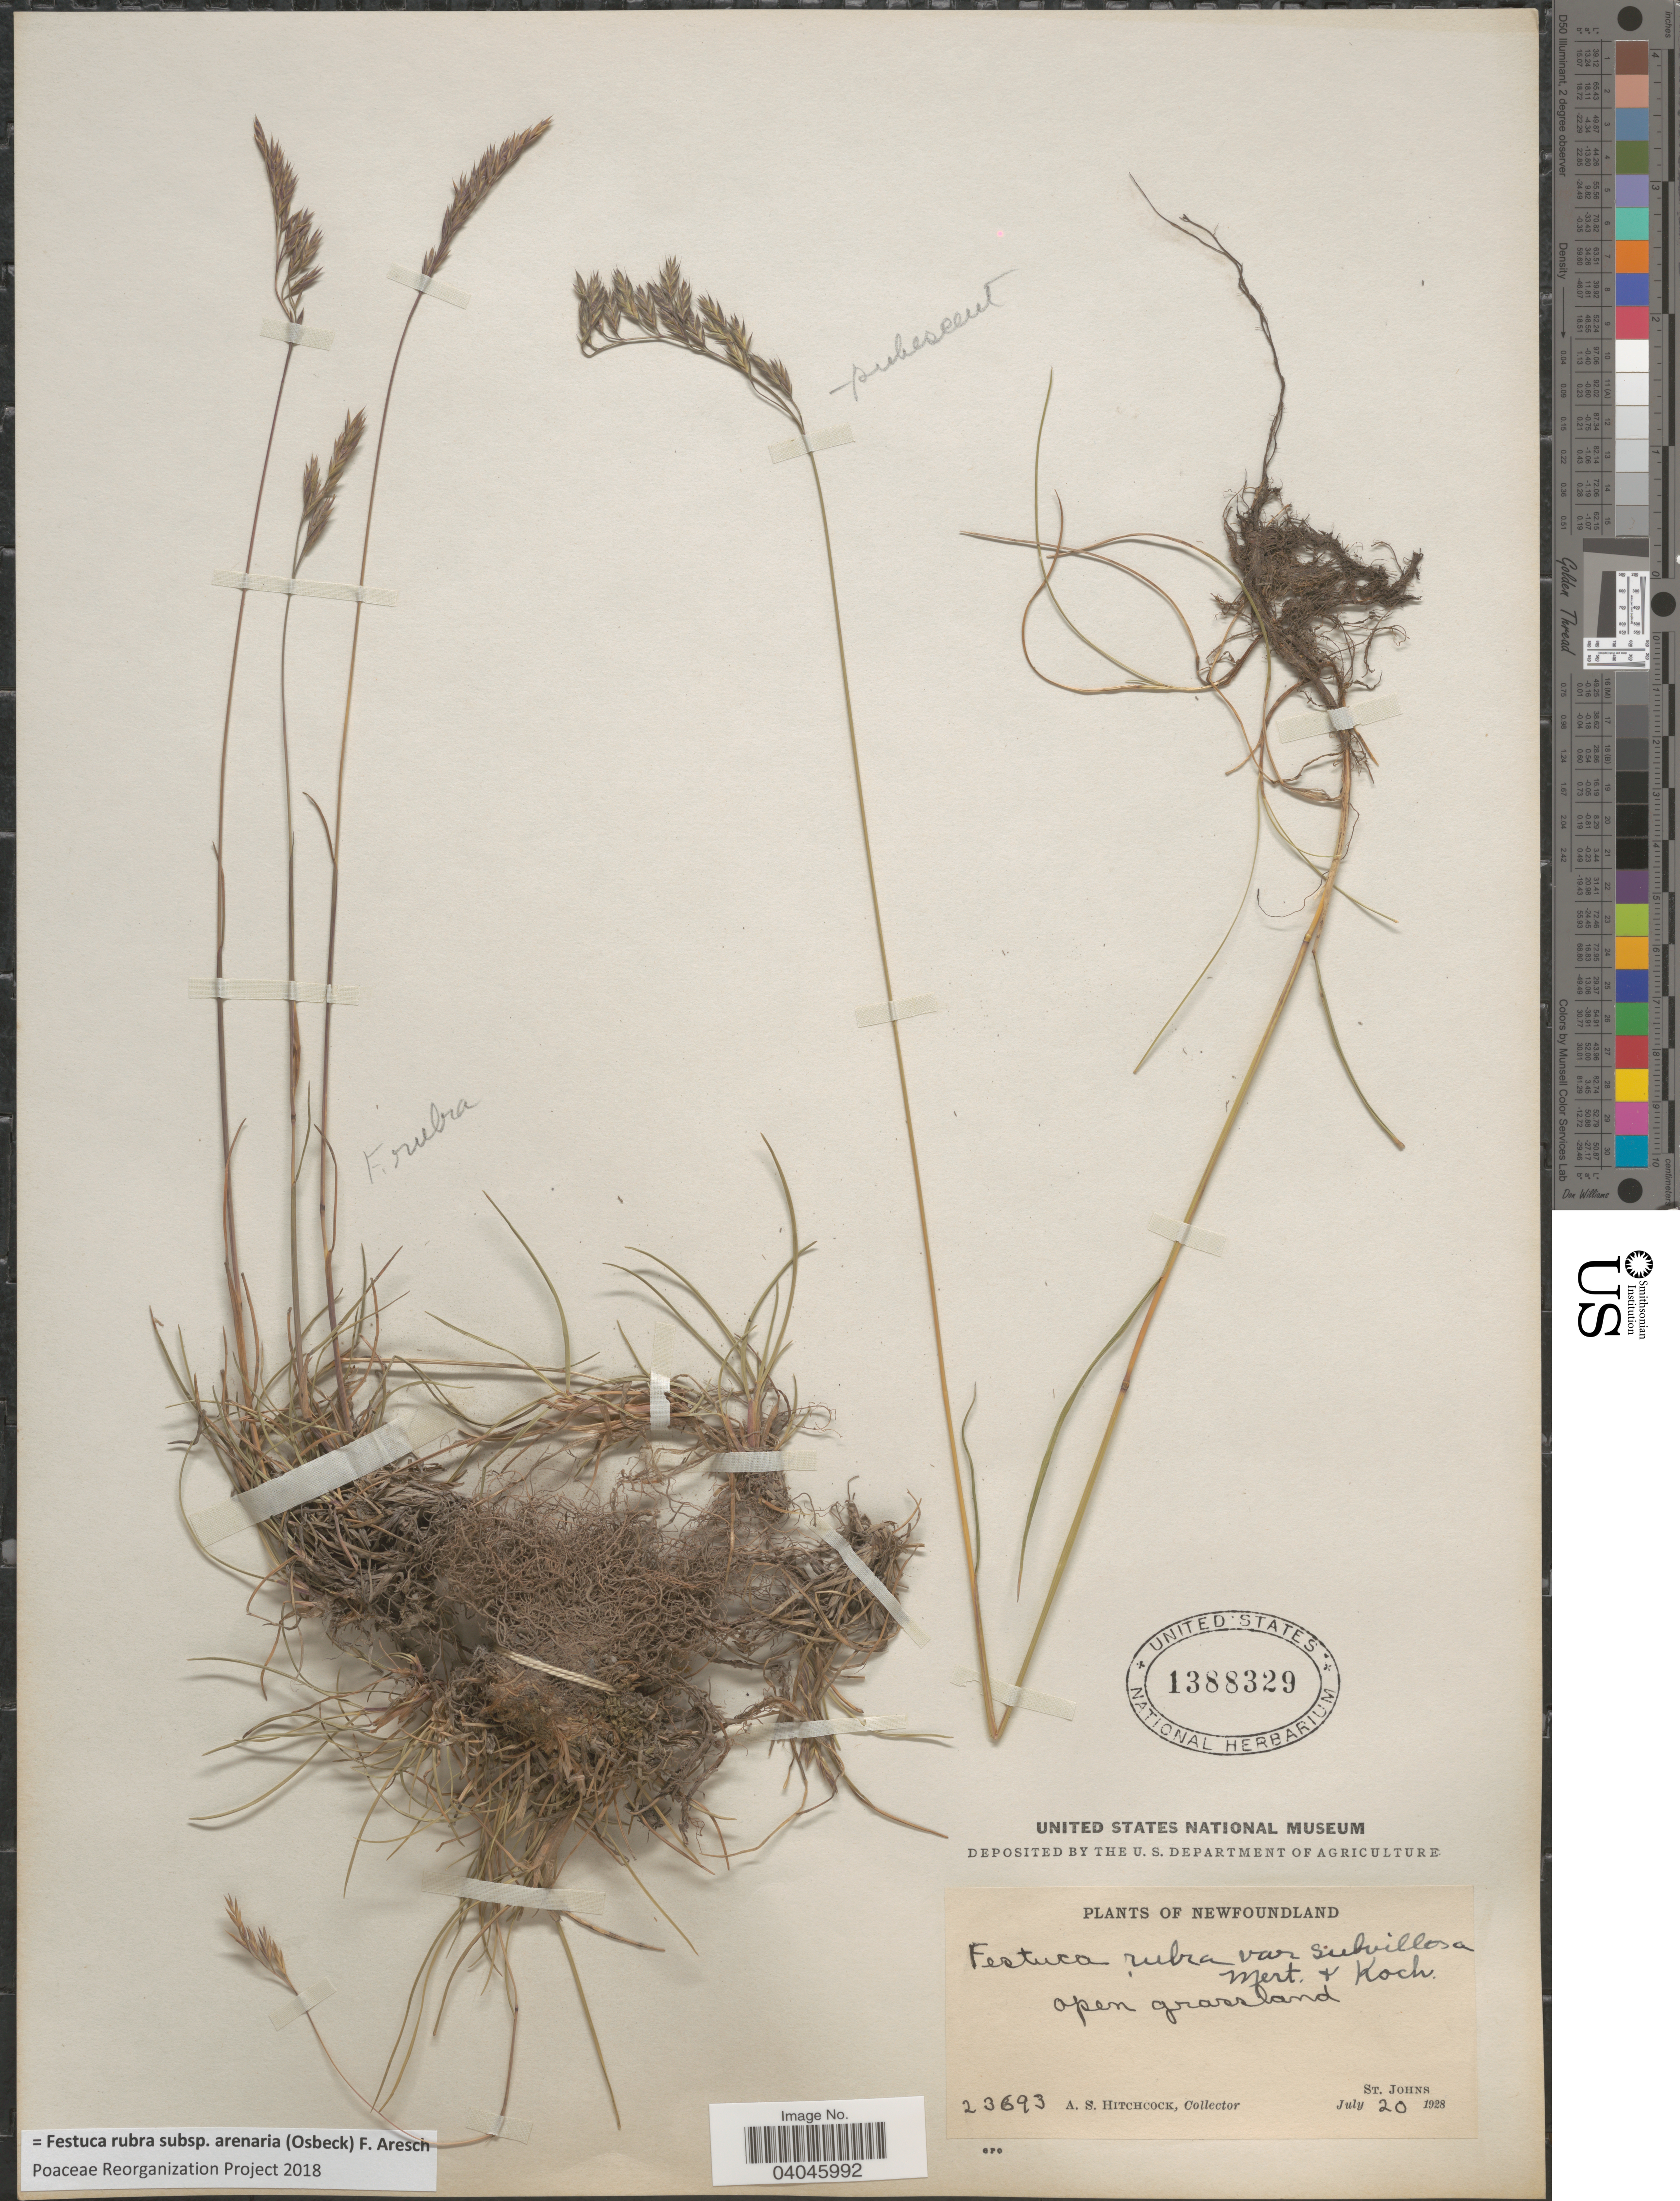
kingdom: Plantae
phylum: Tracheophyta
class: Liliopsida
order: Poales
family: Poaceae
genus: Festuca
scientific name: Festuca rubra subsp. arenaria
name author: (Osbeck) F. Aresch.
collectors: A. S. Hitchcock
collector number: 23693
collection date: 1928-07-20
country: Canada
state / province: Newfoundland and Labrador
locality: St. Johns.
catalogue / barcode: US 1388329